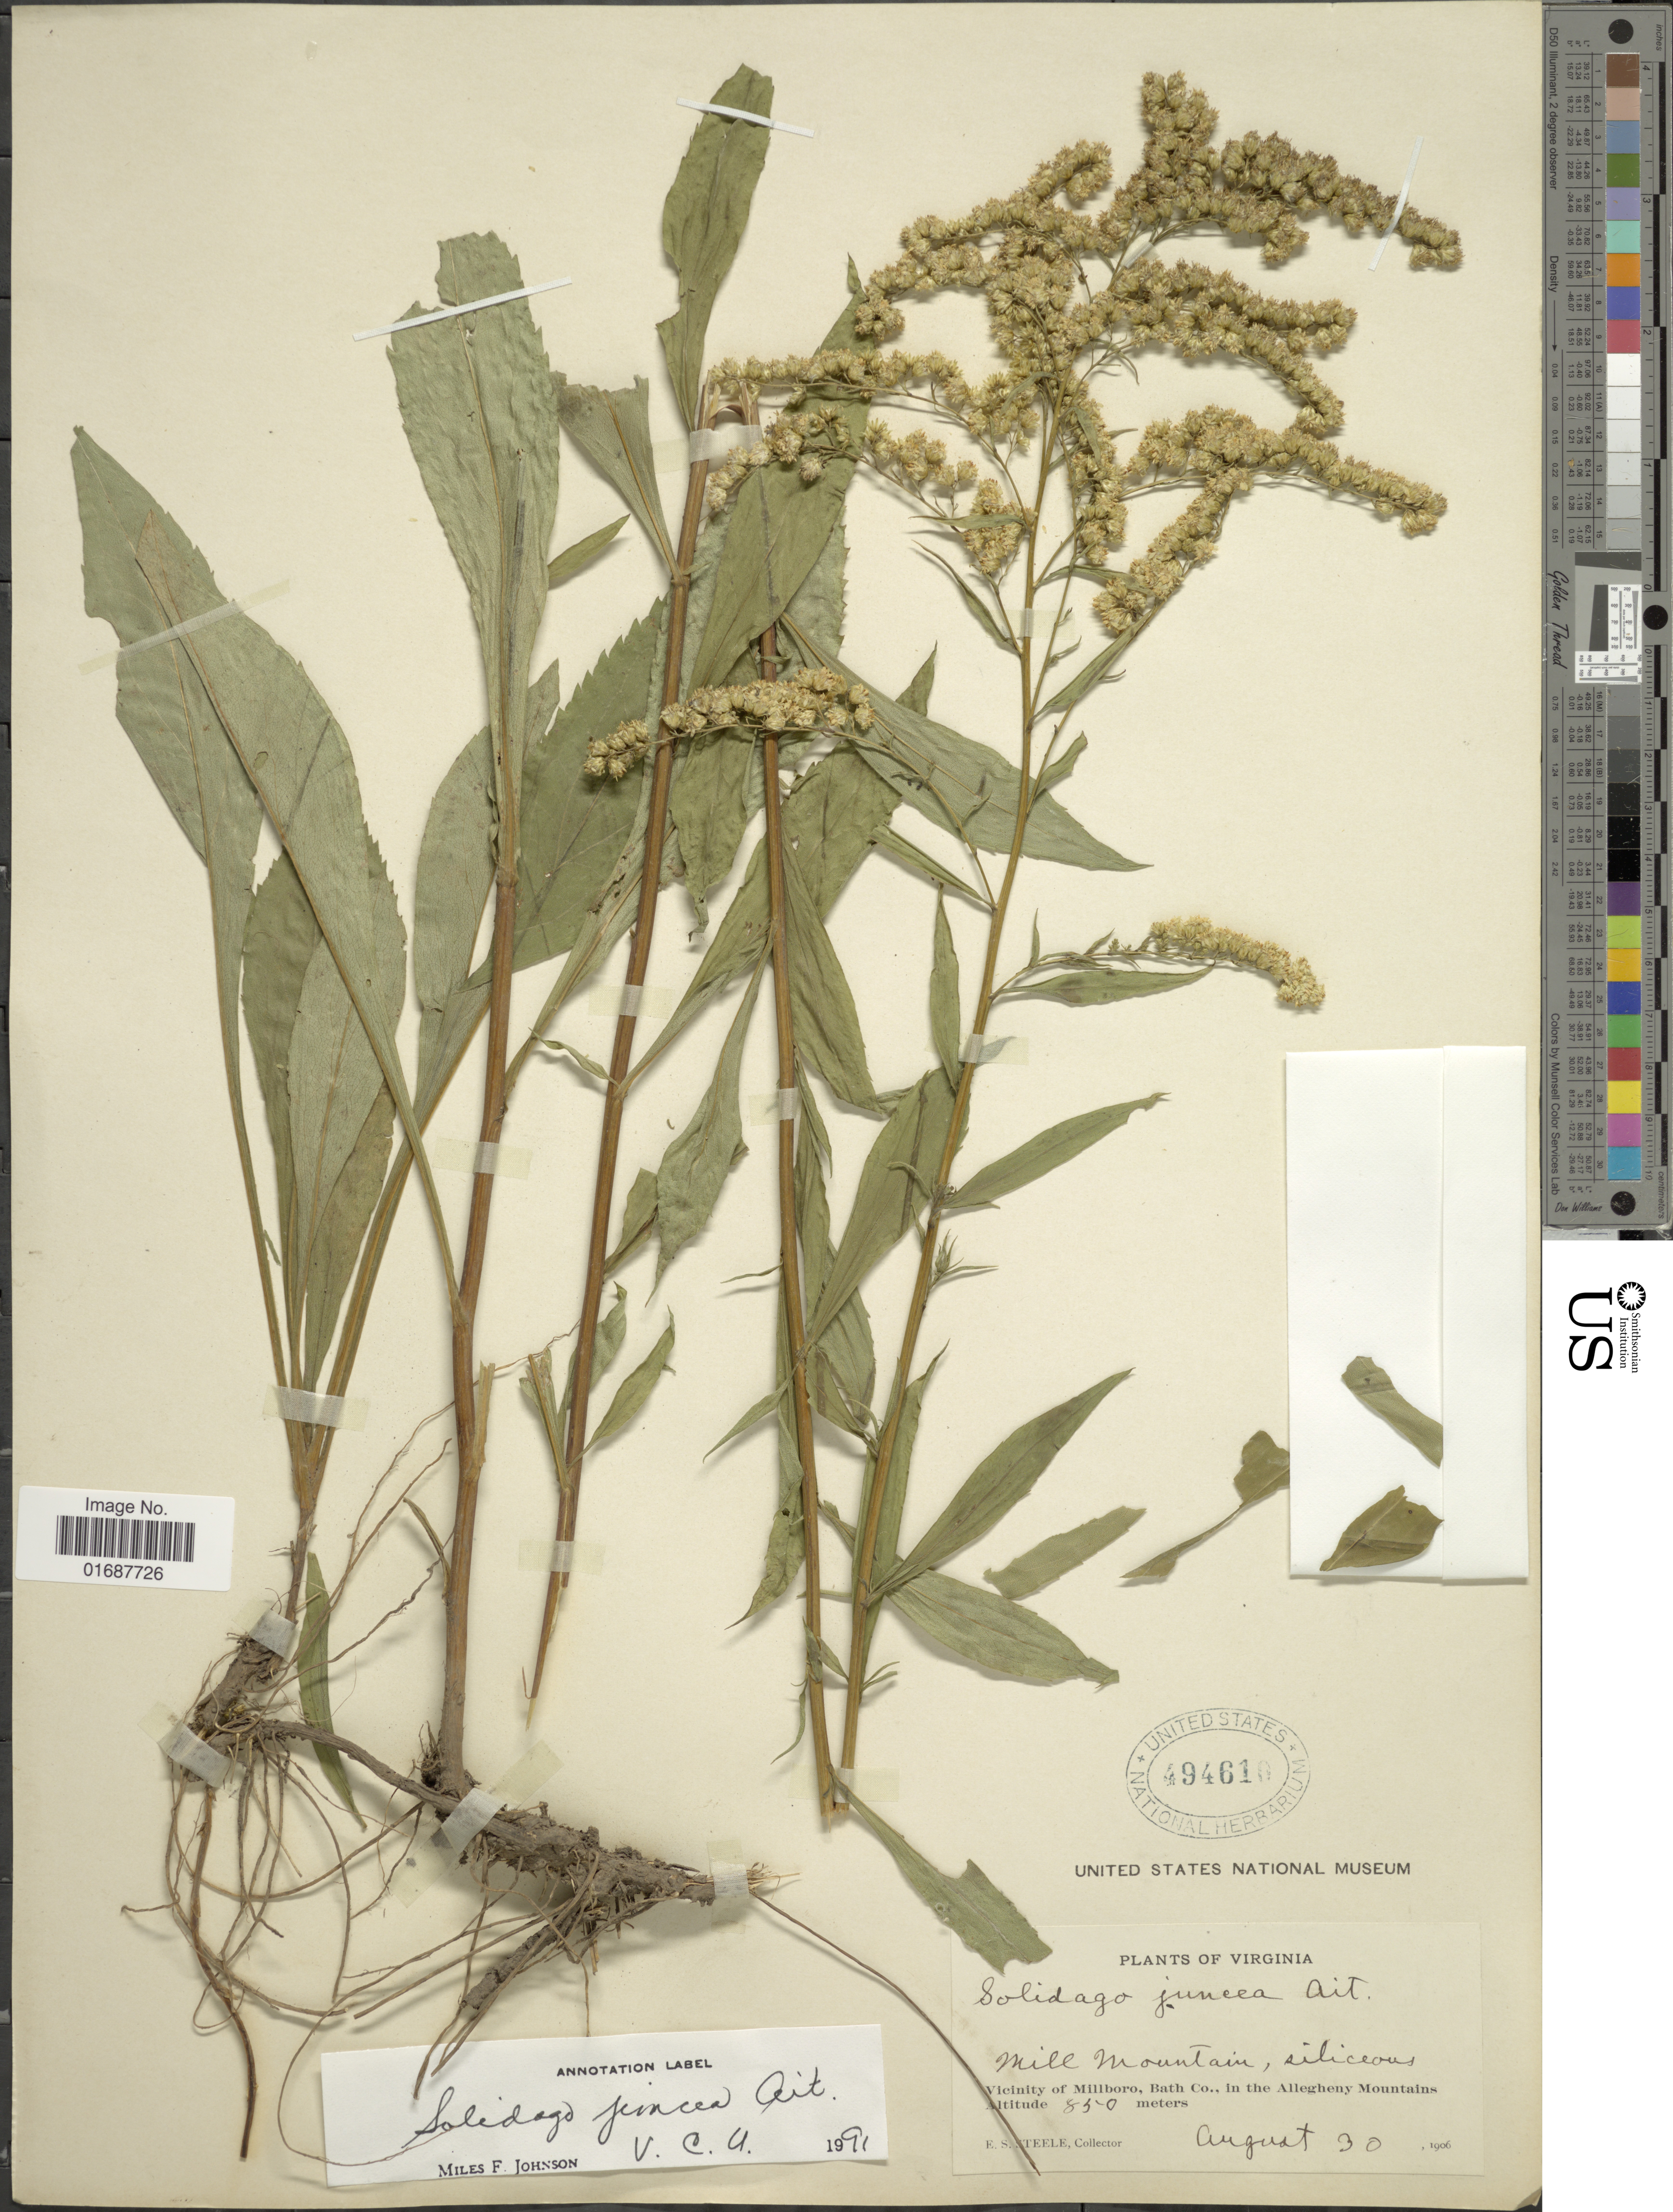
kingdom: Plantae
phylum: Tracheophyta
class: Magnoliopsida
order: Asterales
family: Asteraceae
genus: Solidago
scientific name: Solidago juncea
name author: Aiton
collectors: E. Steele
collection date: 1906-08-30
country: United States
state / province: Virginia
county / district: Bath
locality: Mill Mountain, siliceous. Vicinity of Millboro, Bath Co., in the Allegheny Mountains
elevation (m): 850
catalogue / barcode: US 494610